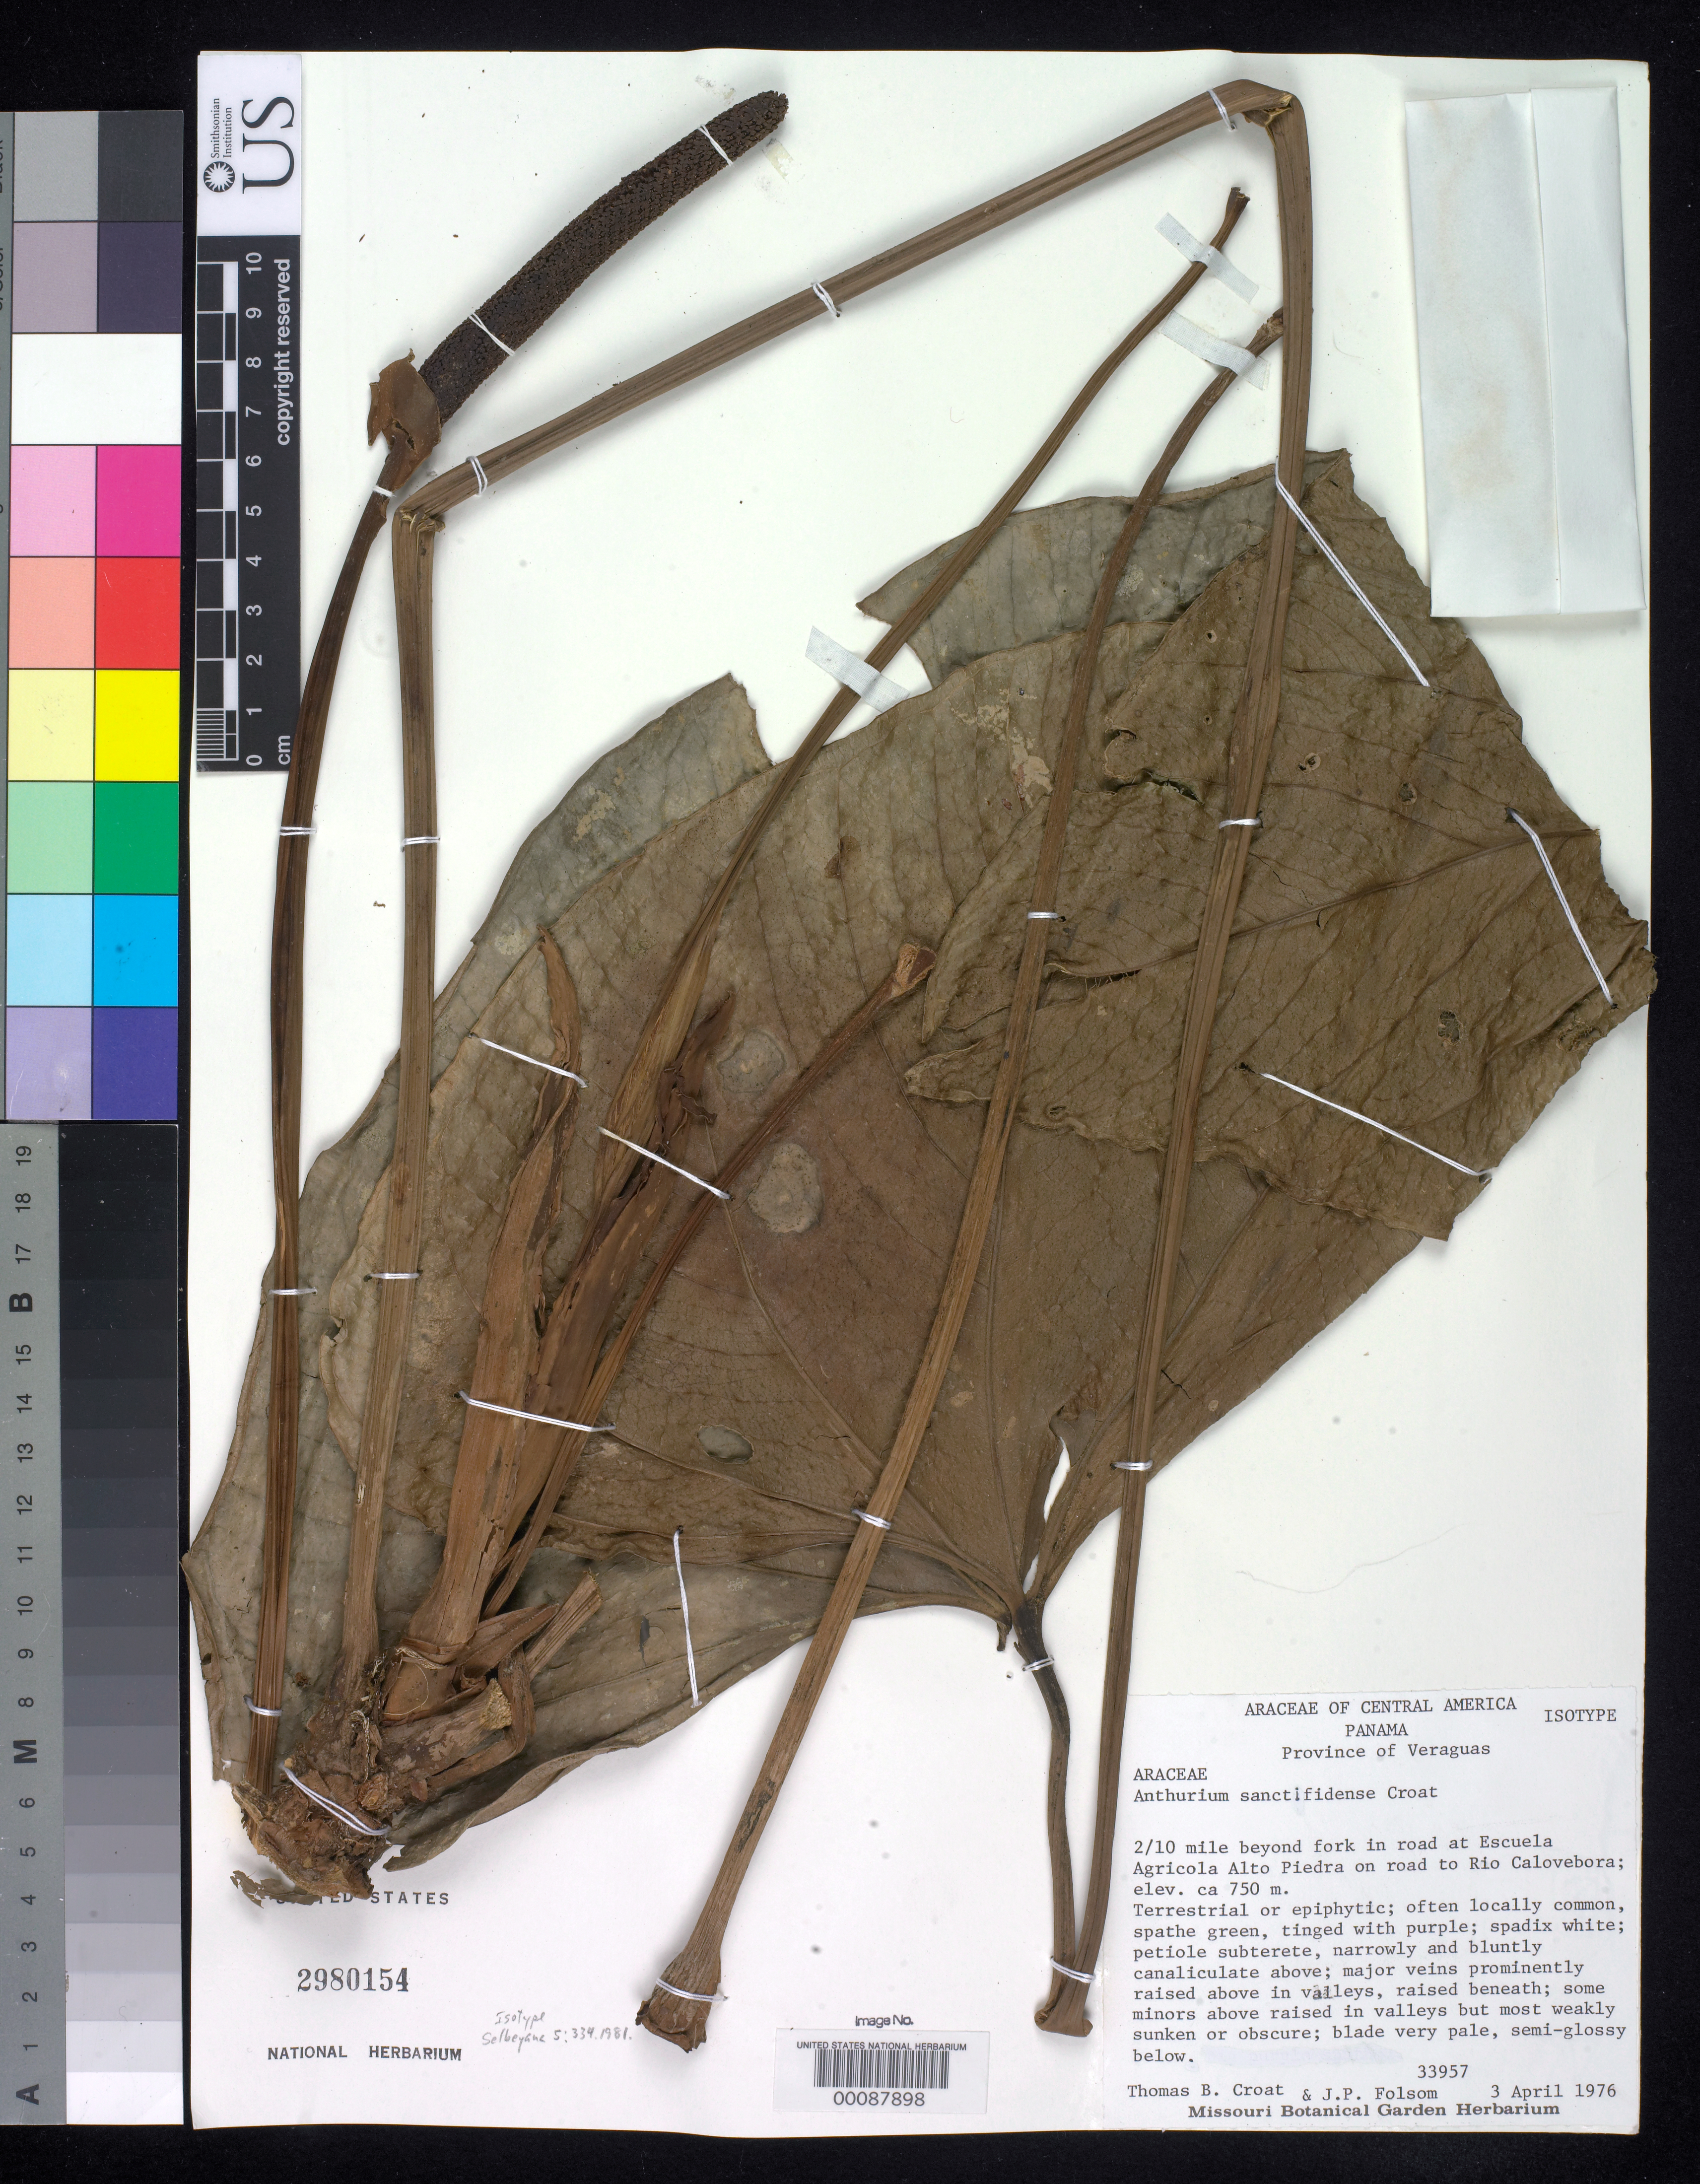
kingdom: Plantae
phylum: Tracheophyta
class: Liliopsida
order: Alismatales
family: Araceae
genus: Anthurium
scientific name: Anthurium sanctifidense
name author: Croat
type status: Isotype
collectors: T. B. Croat & J. P. Folsom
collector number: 33957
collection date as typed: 03 Apr 1976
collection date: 1976-04-03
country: Panama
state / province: Veraguas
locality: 2/10 mi. beyond road fork at Escuela Agricola Alto Piedra.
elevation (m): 750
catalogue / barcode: US 2980154